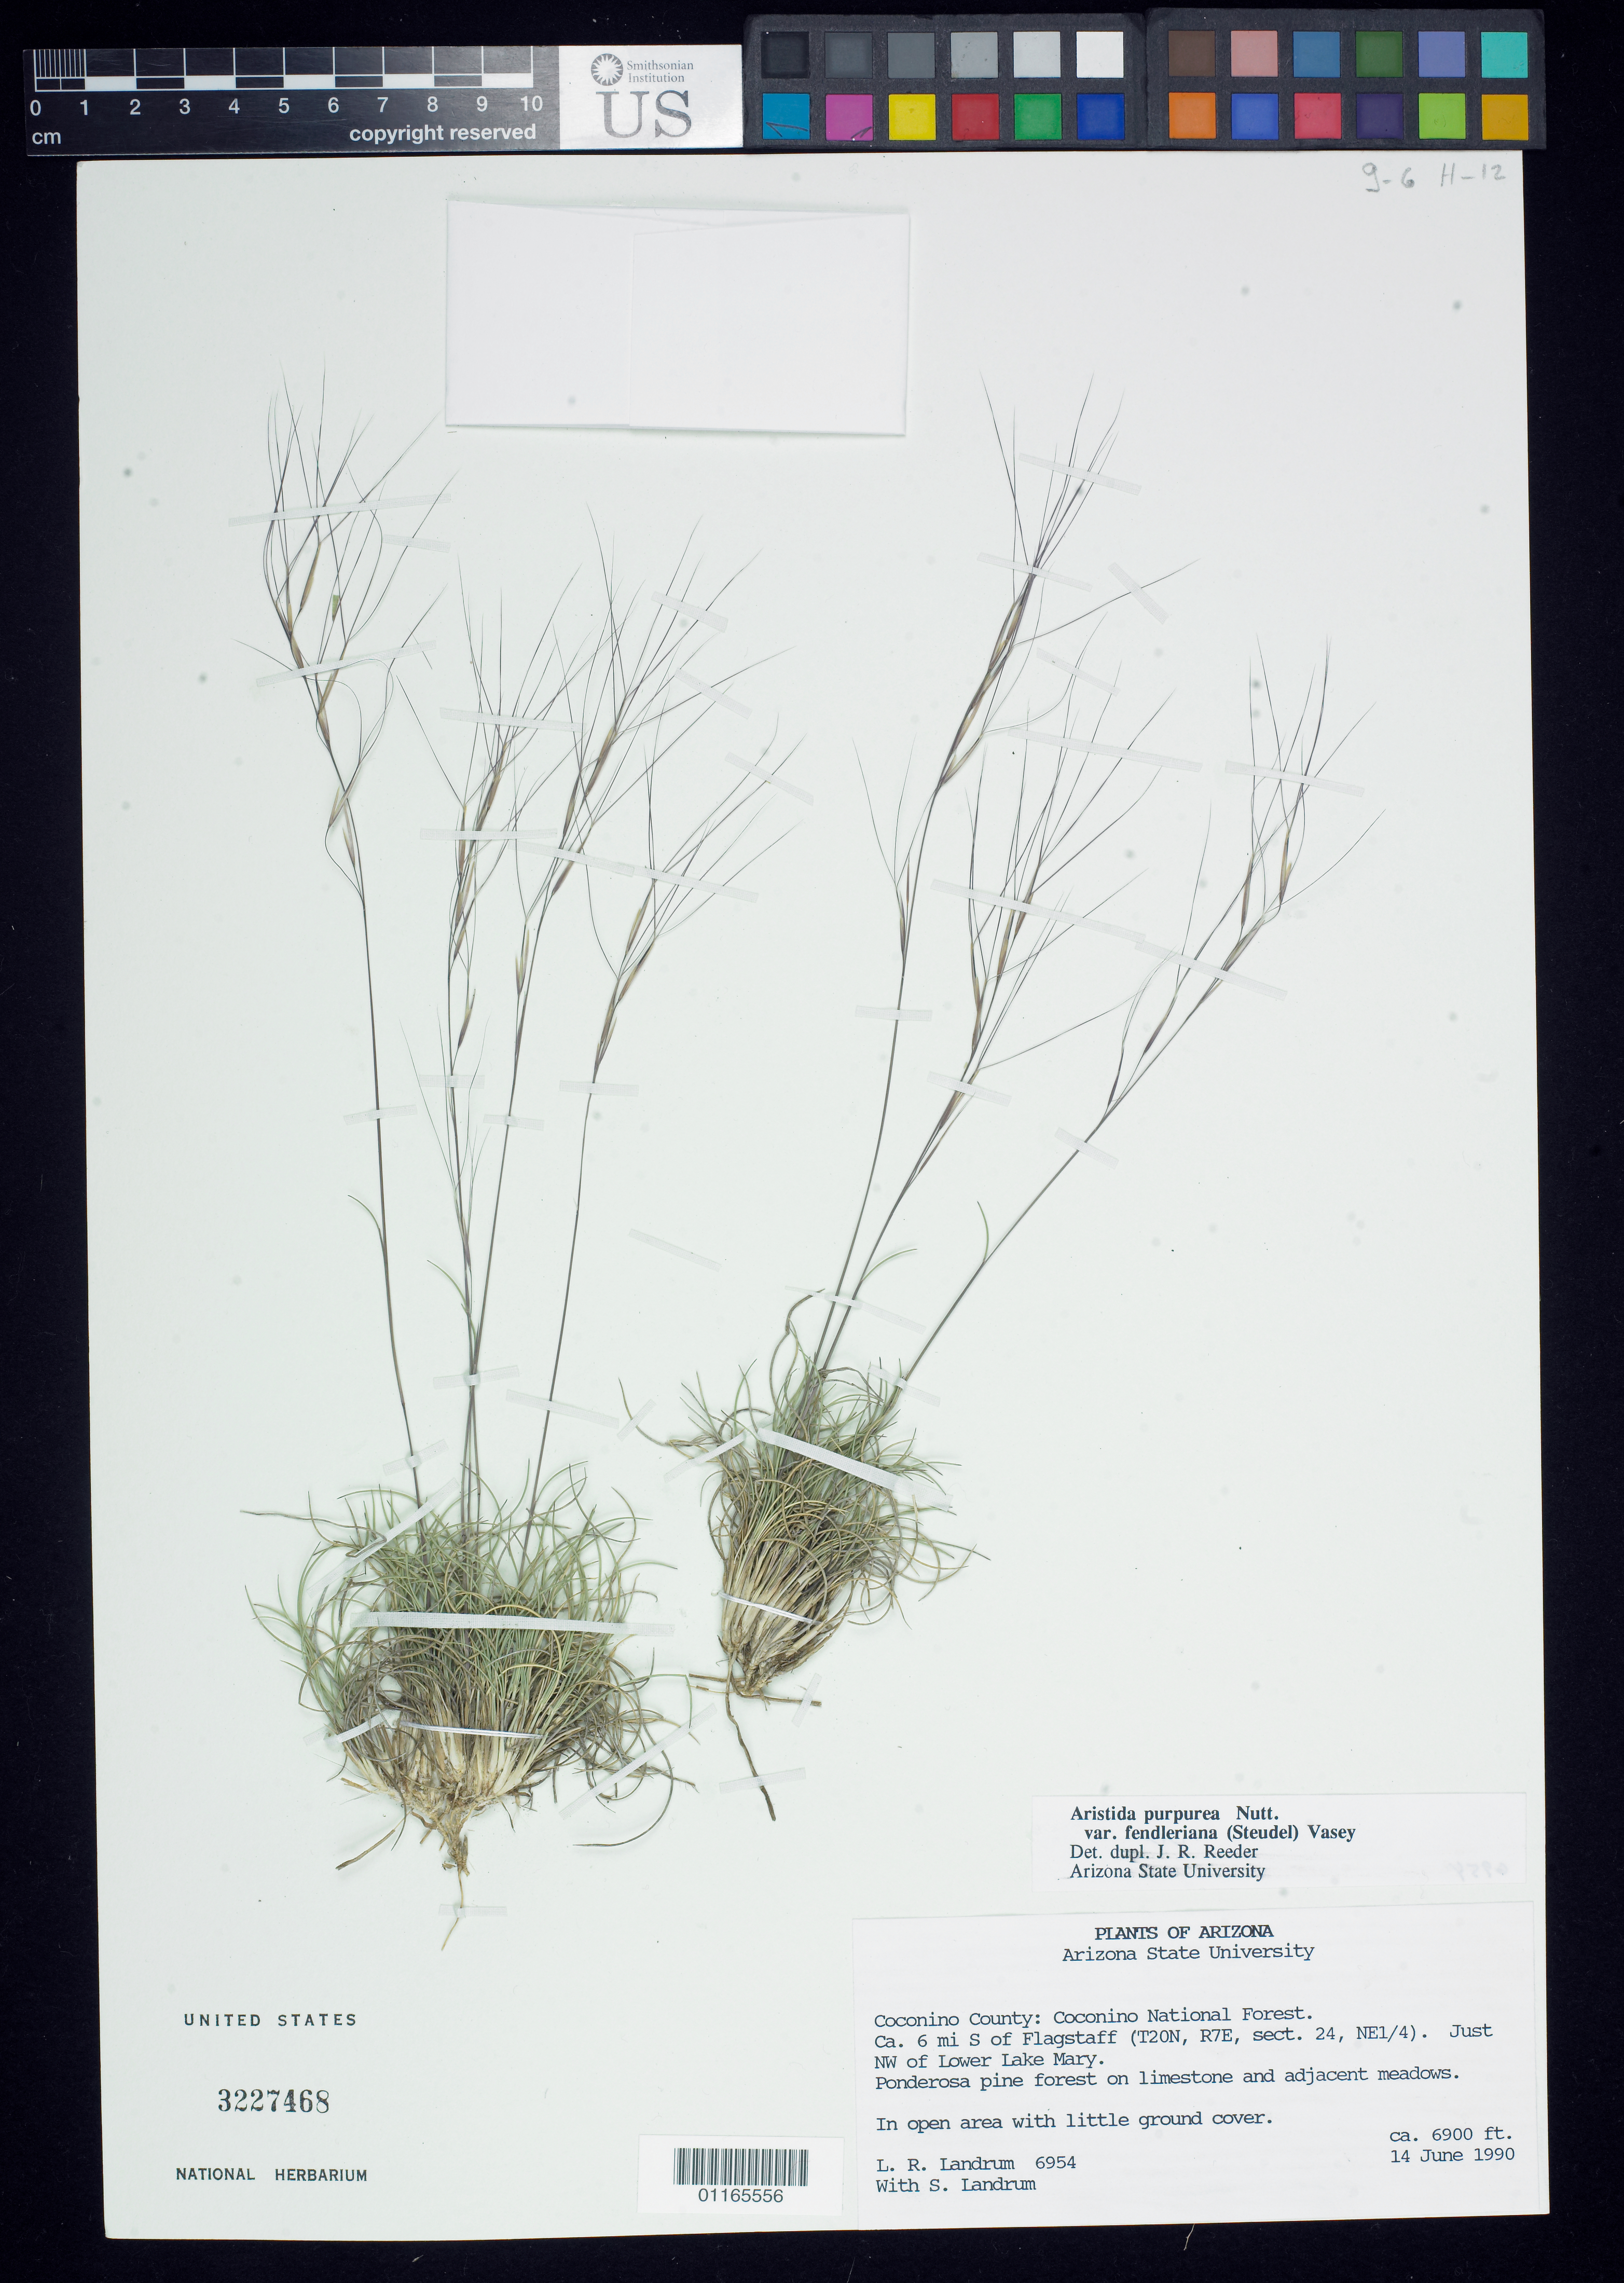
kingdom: Plantae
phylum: Tracheophyta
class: Liliopsida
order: Poales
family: Poaceae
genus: Aristida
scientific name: Aristida purpurea var. fendleriana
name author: (Steud.) Vasey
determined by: Reeder, J. R., (UNITED STATES)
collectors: L. R. Landrum & S. Landrum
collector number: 6954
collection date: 1990-06-14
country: United States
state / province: Arizona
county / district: Coconino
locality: Coconino National Forest. Ca. 6 mi S of Flagstaff (T20N, R7E, sect. 24, NE1/4). Just NW of Lower Lake Mary.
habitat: Ponderosa pine forest on limestone and adjacent meadows. In open area with little ground cover.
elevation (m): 2103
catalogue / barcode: US 3227468